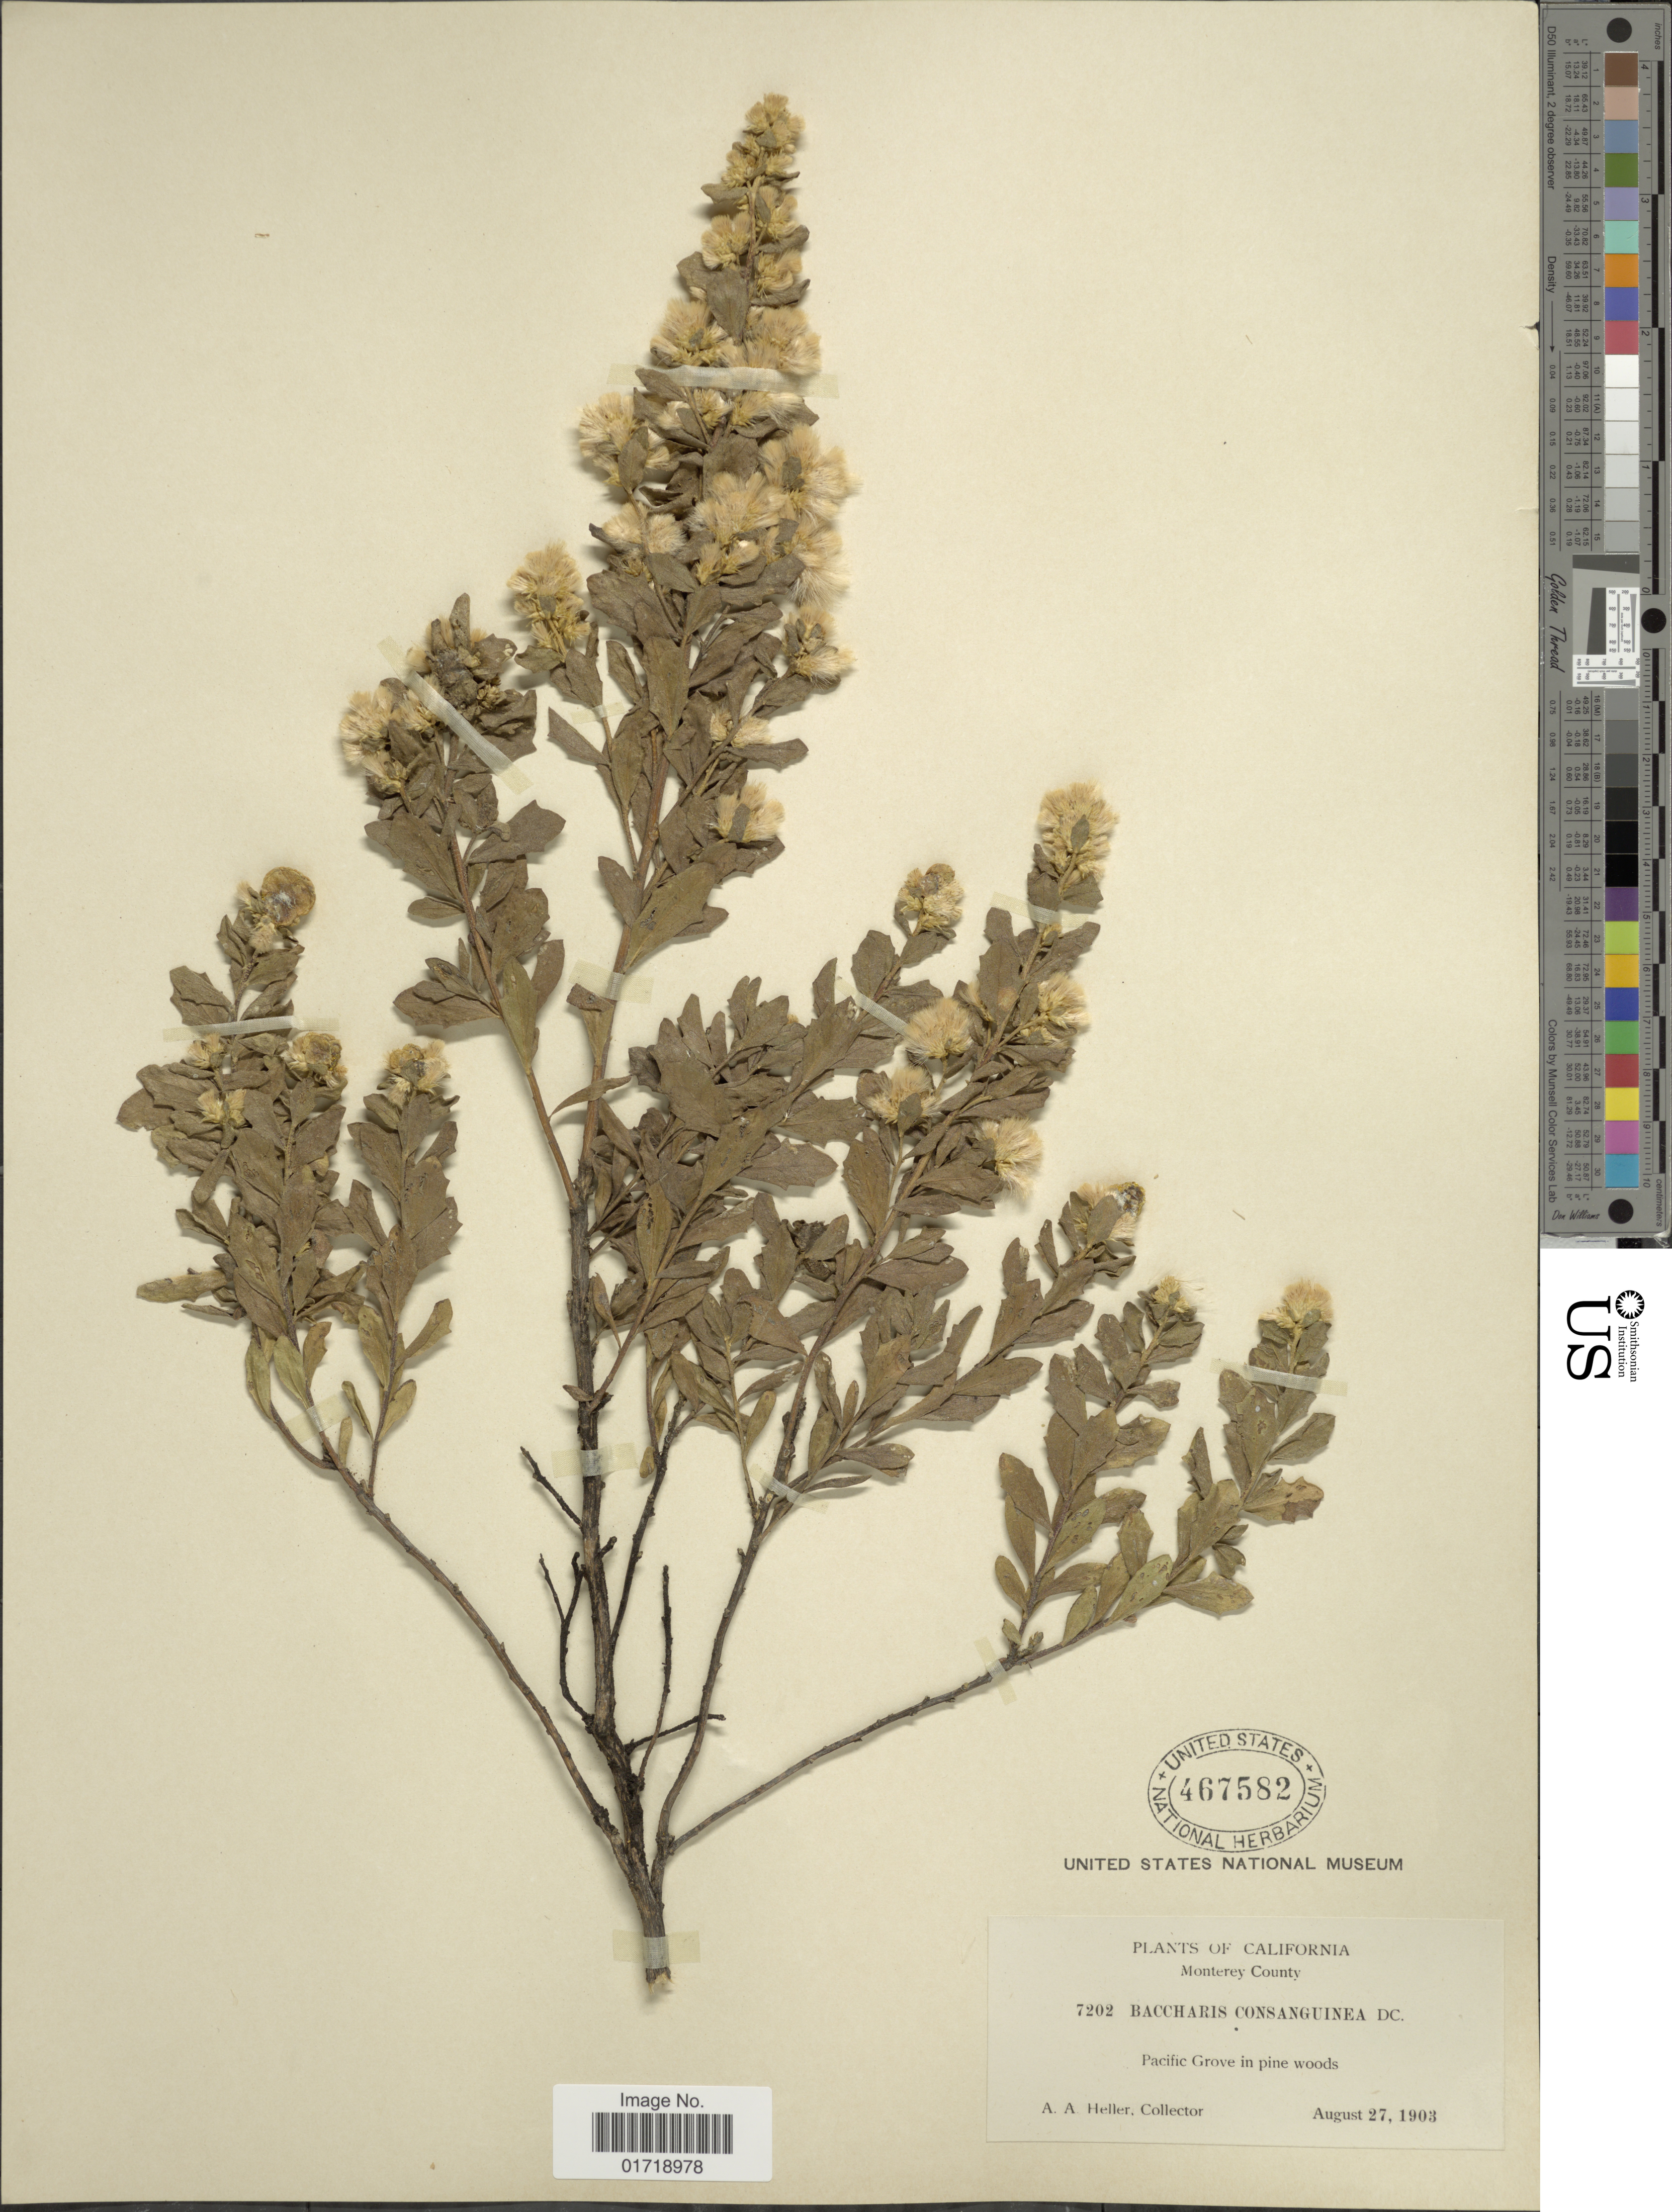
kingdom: Plantae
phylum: Tracheophyta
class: Magnoliopsida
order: Asterales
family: Asteraceae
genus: Baccharis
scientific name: Baccharis pilularis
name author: DC.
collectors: A. A. Heller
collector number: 7202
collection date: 1903-08-27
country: United States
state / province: California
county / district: Monterey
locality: Monterey County, Pacific Grove in pine woods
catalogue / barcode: US 467582